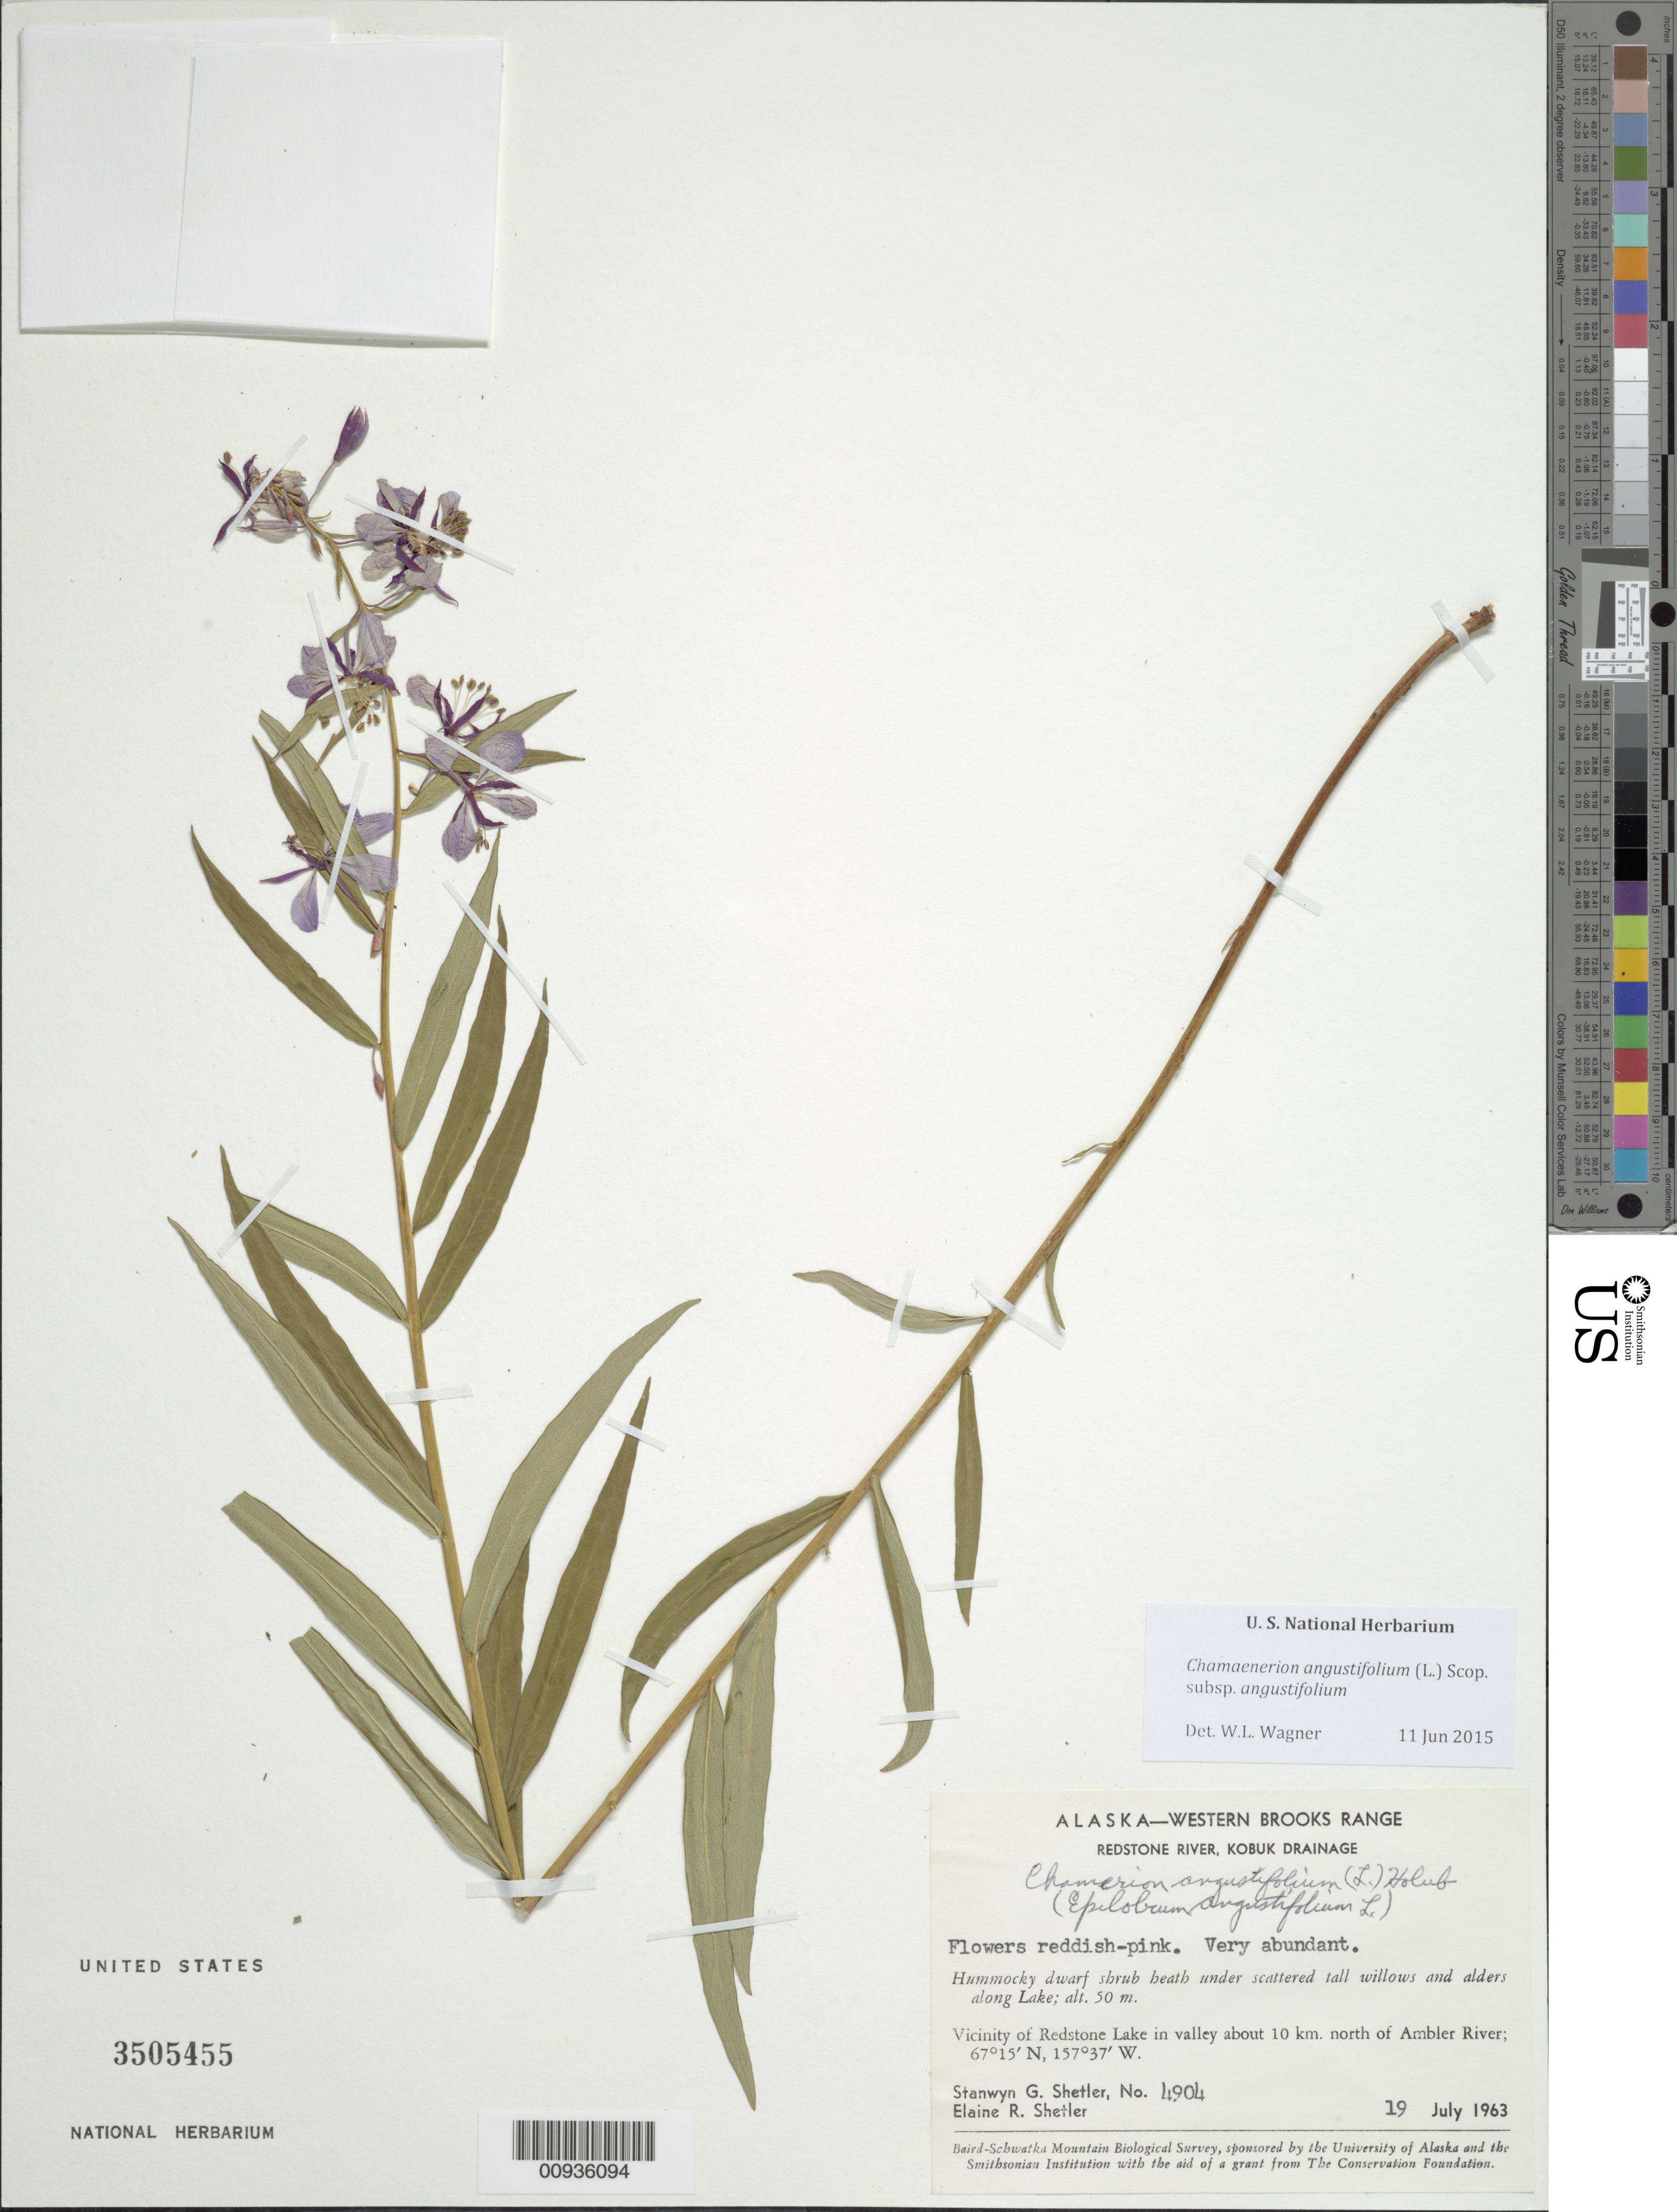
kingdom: Plantae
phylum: Tracheophyta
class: Magnoliopsida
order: Myrtales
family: Onagraceae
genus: Chamaenerion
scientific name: Chamaenerion angustifolium subsp. angustifolium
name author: (L.) Scop.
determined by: Wagner, W. L., (BOT), Smithsonian Institution - National Museum of Natural History (UNITED STATES)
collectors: S. Shetler & E. R. Shetler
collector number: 4904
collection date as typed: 19 Jul 1963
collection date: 1963-07-19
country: United States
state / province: Alaska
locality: Vicinity of Redstone Lake in valley about 10 km. north of Ambler River. Western Brooks Range, Redstone River, Kobuk Drainage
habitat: Hummocky drawf shrub heath under scattered tall willows and alders along Lake.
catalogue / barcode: US 3505455